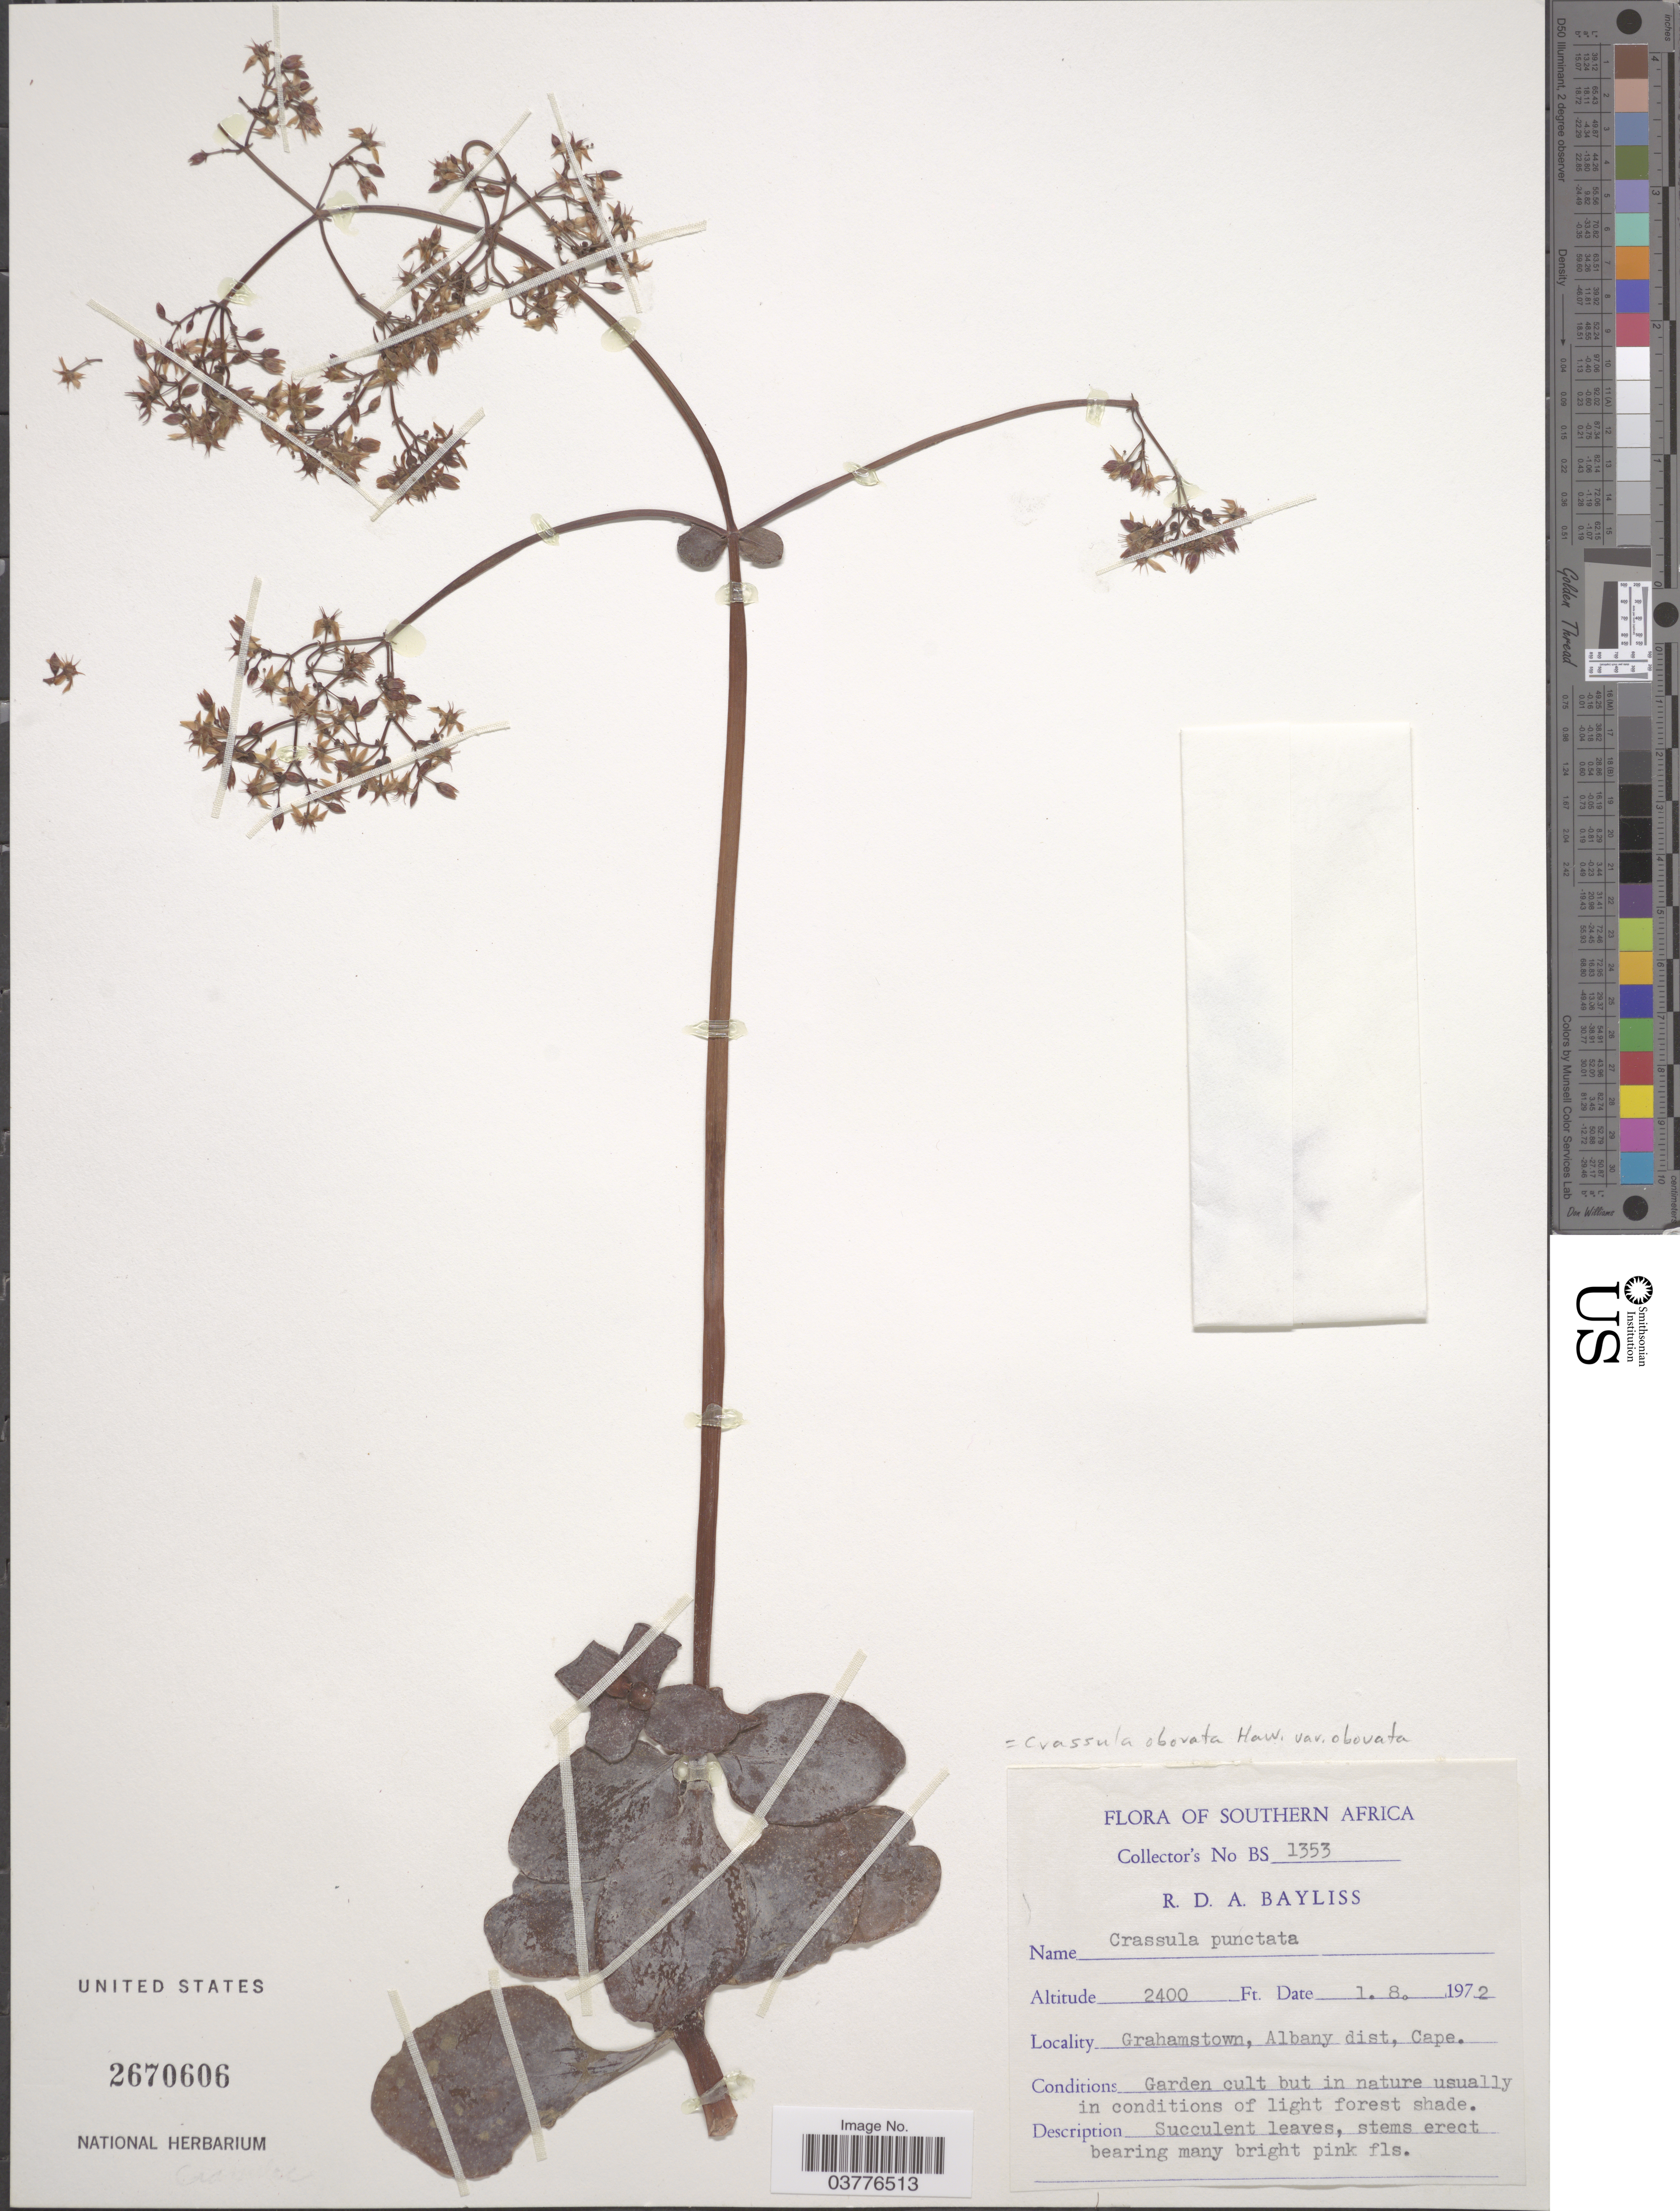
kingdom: Plantae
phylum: Tracheophyta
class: Magnoliopsida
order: Saxifragales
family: Crassulaceae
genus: Crassula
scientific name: Crassula obovata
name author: Haw.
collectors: R. Bayliss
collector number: BS1353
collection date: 1972-08-01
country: South Africa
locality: Southern Africa. Grahamstown, Albany dist, Cape.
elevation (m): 732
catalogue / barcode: US 2670606